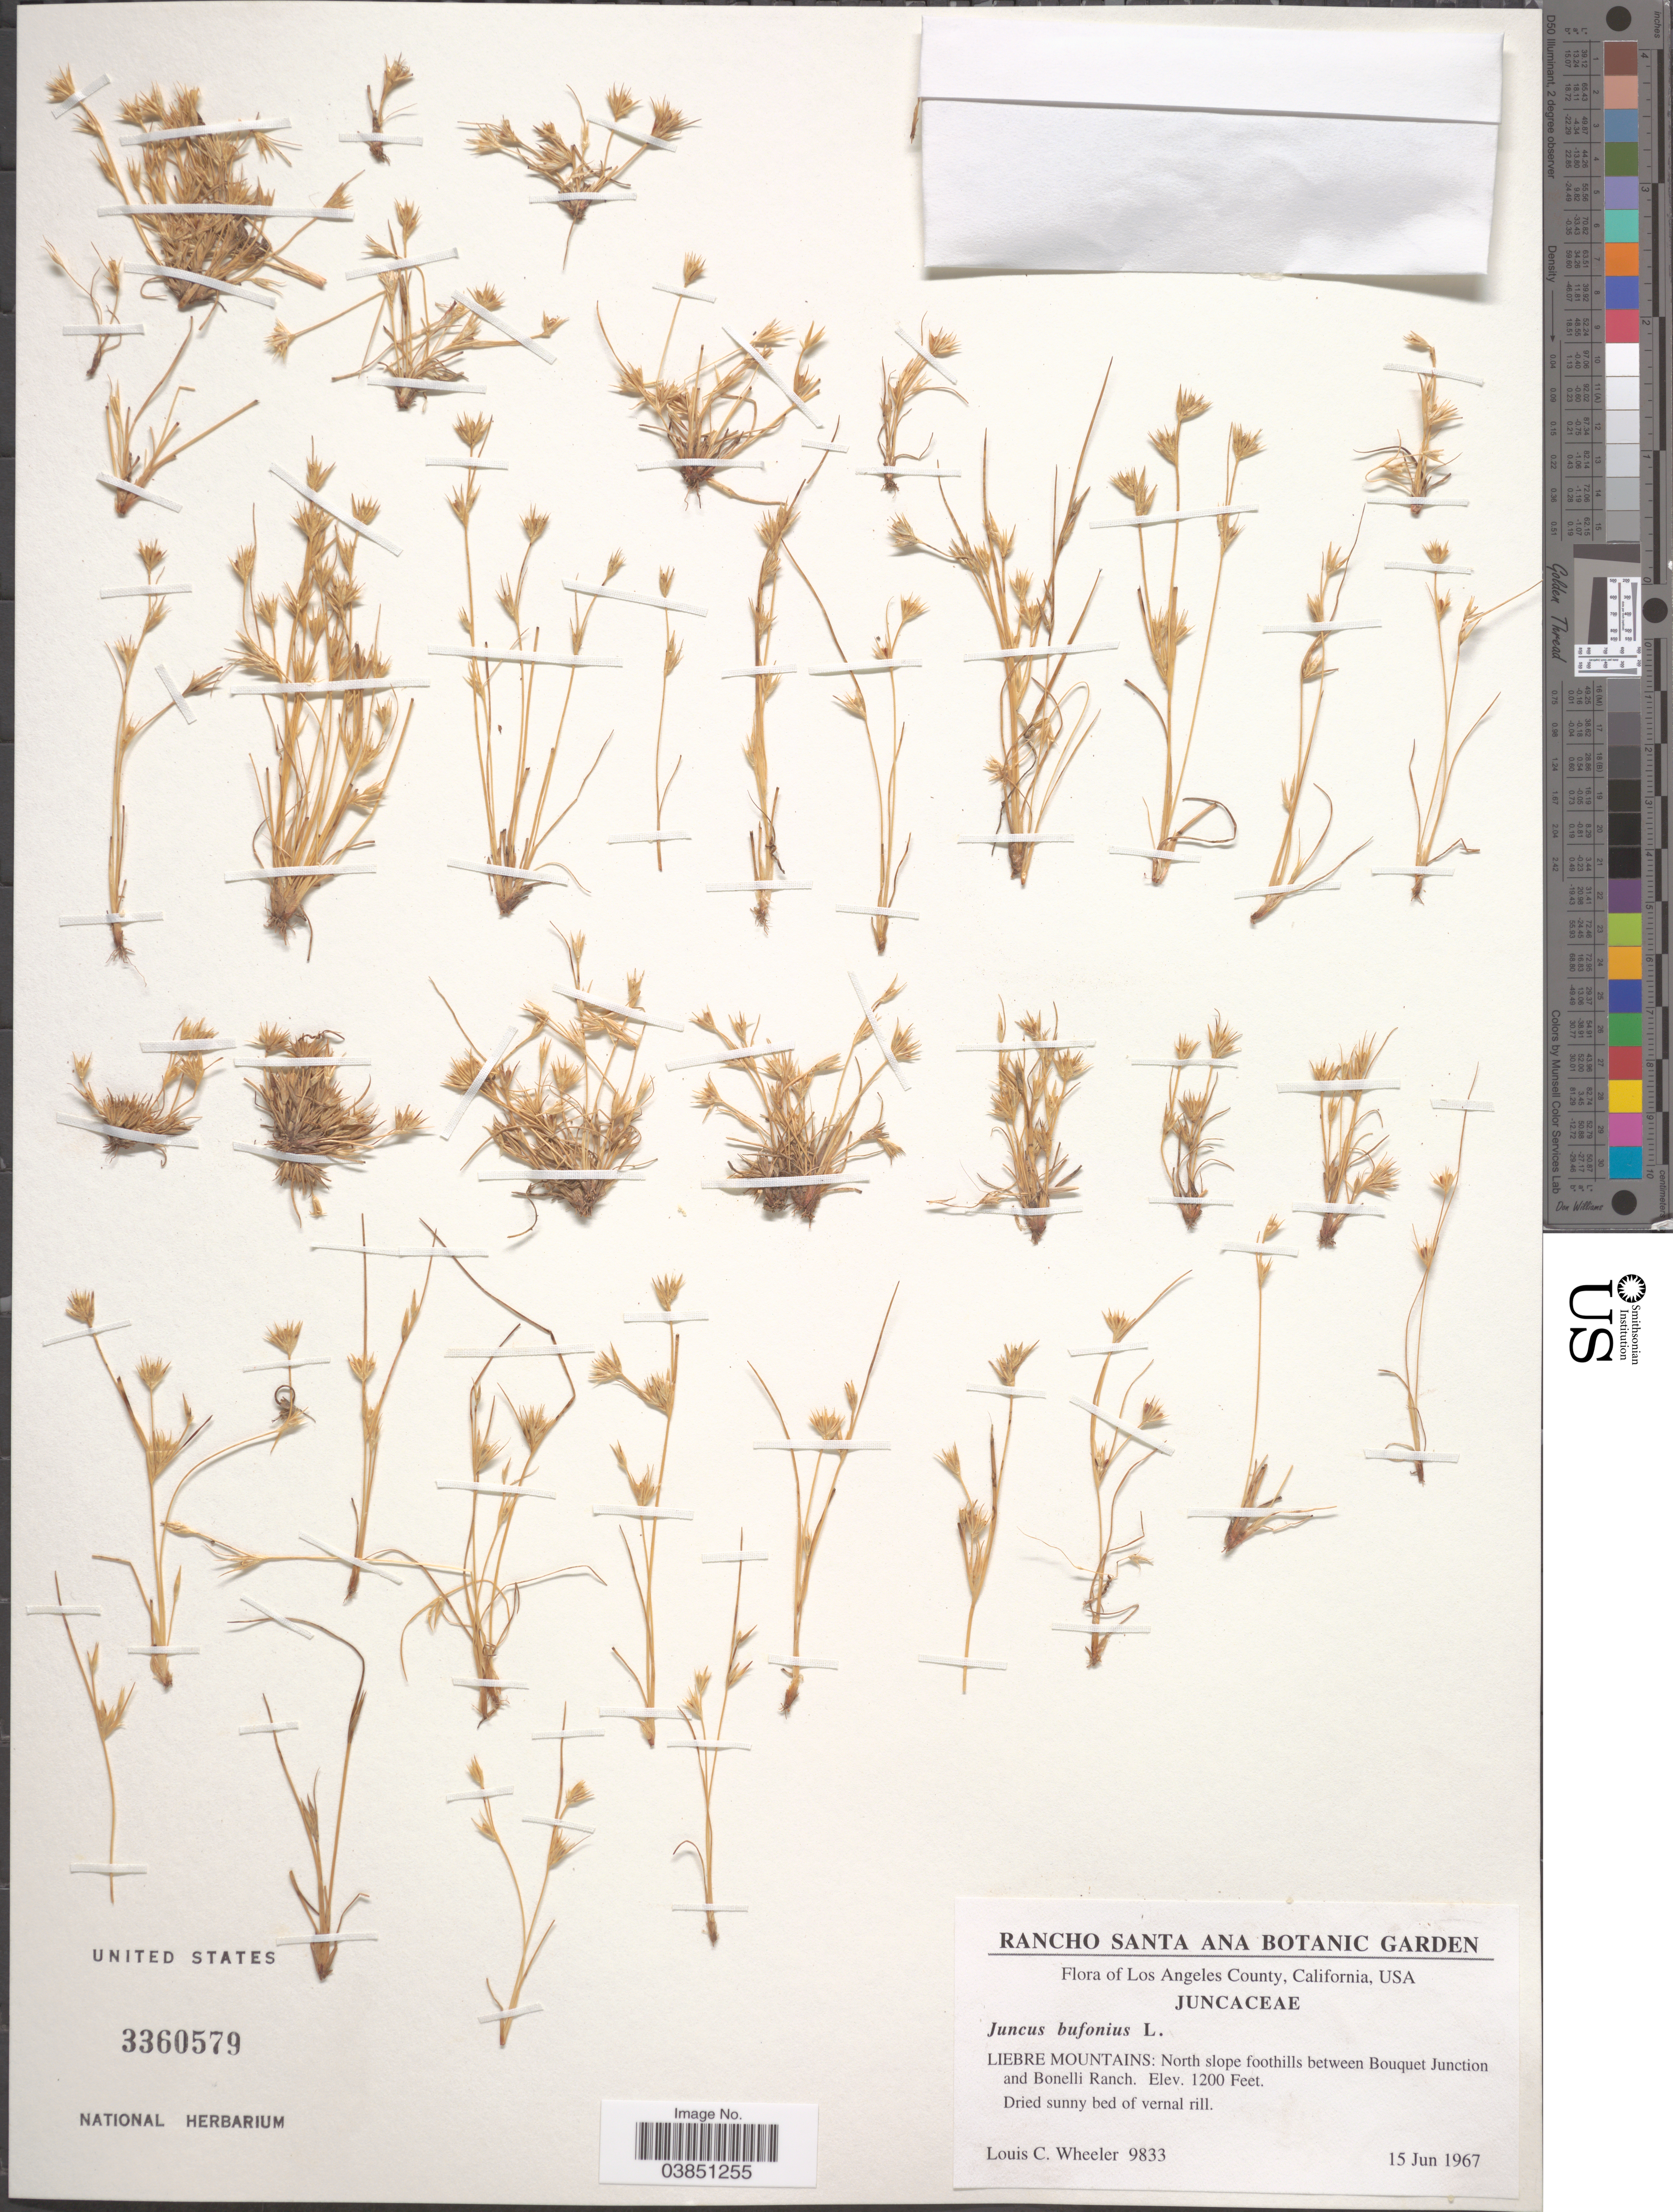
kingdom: Plantae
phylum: Tracheophyta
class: Liliopsida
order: Poales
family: Juncaceae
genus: Juncus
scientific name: Juncus bufonius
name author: L.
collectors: L. C. Wheeler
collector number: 9833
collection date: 1967-06-15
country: United States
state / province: California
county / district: Los Angeles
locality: Los Angeles County. Liebre Mountains: north slope foothills between Bouquet Junction and Bonelli Ranch.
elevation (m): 366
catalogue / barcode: US 3360579